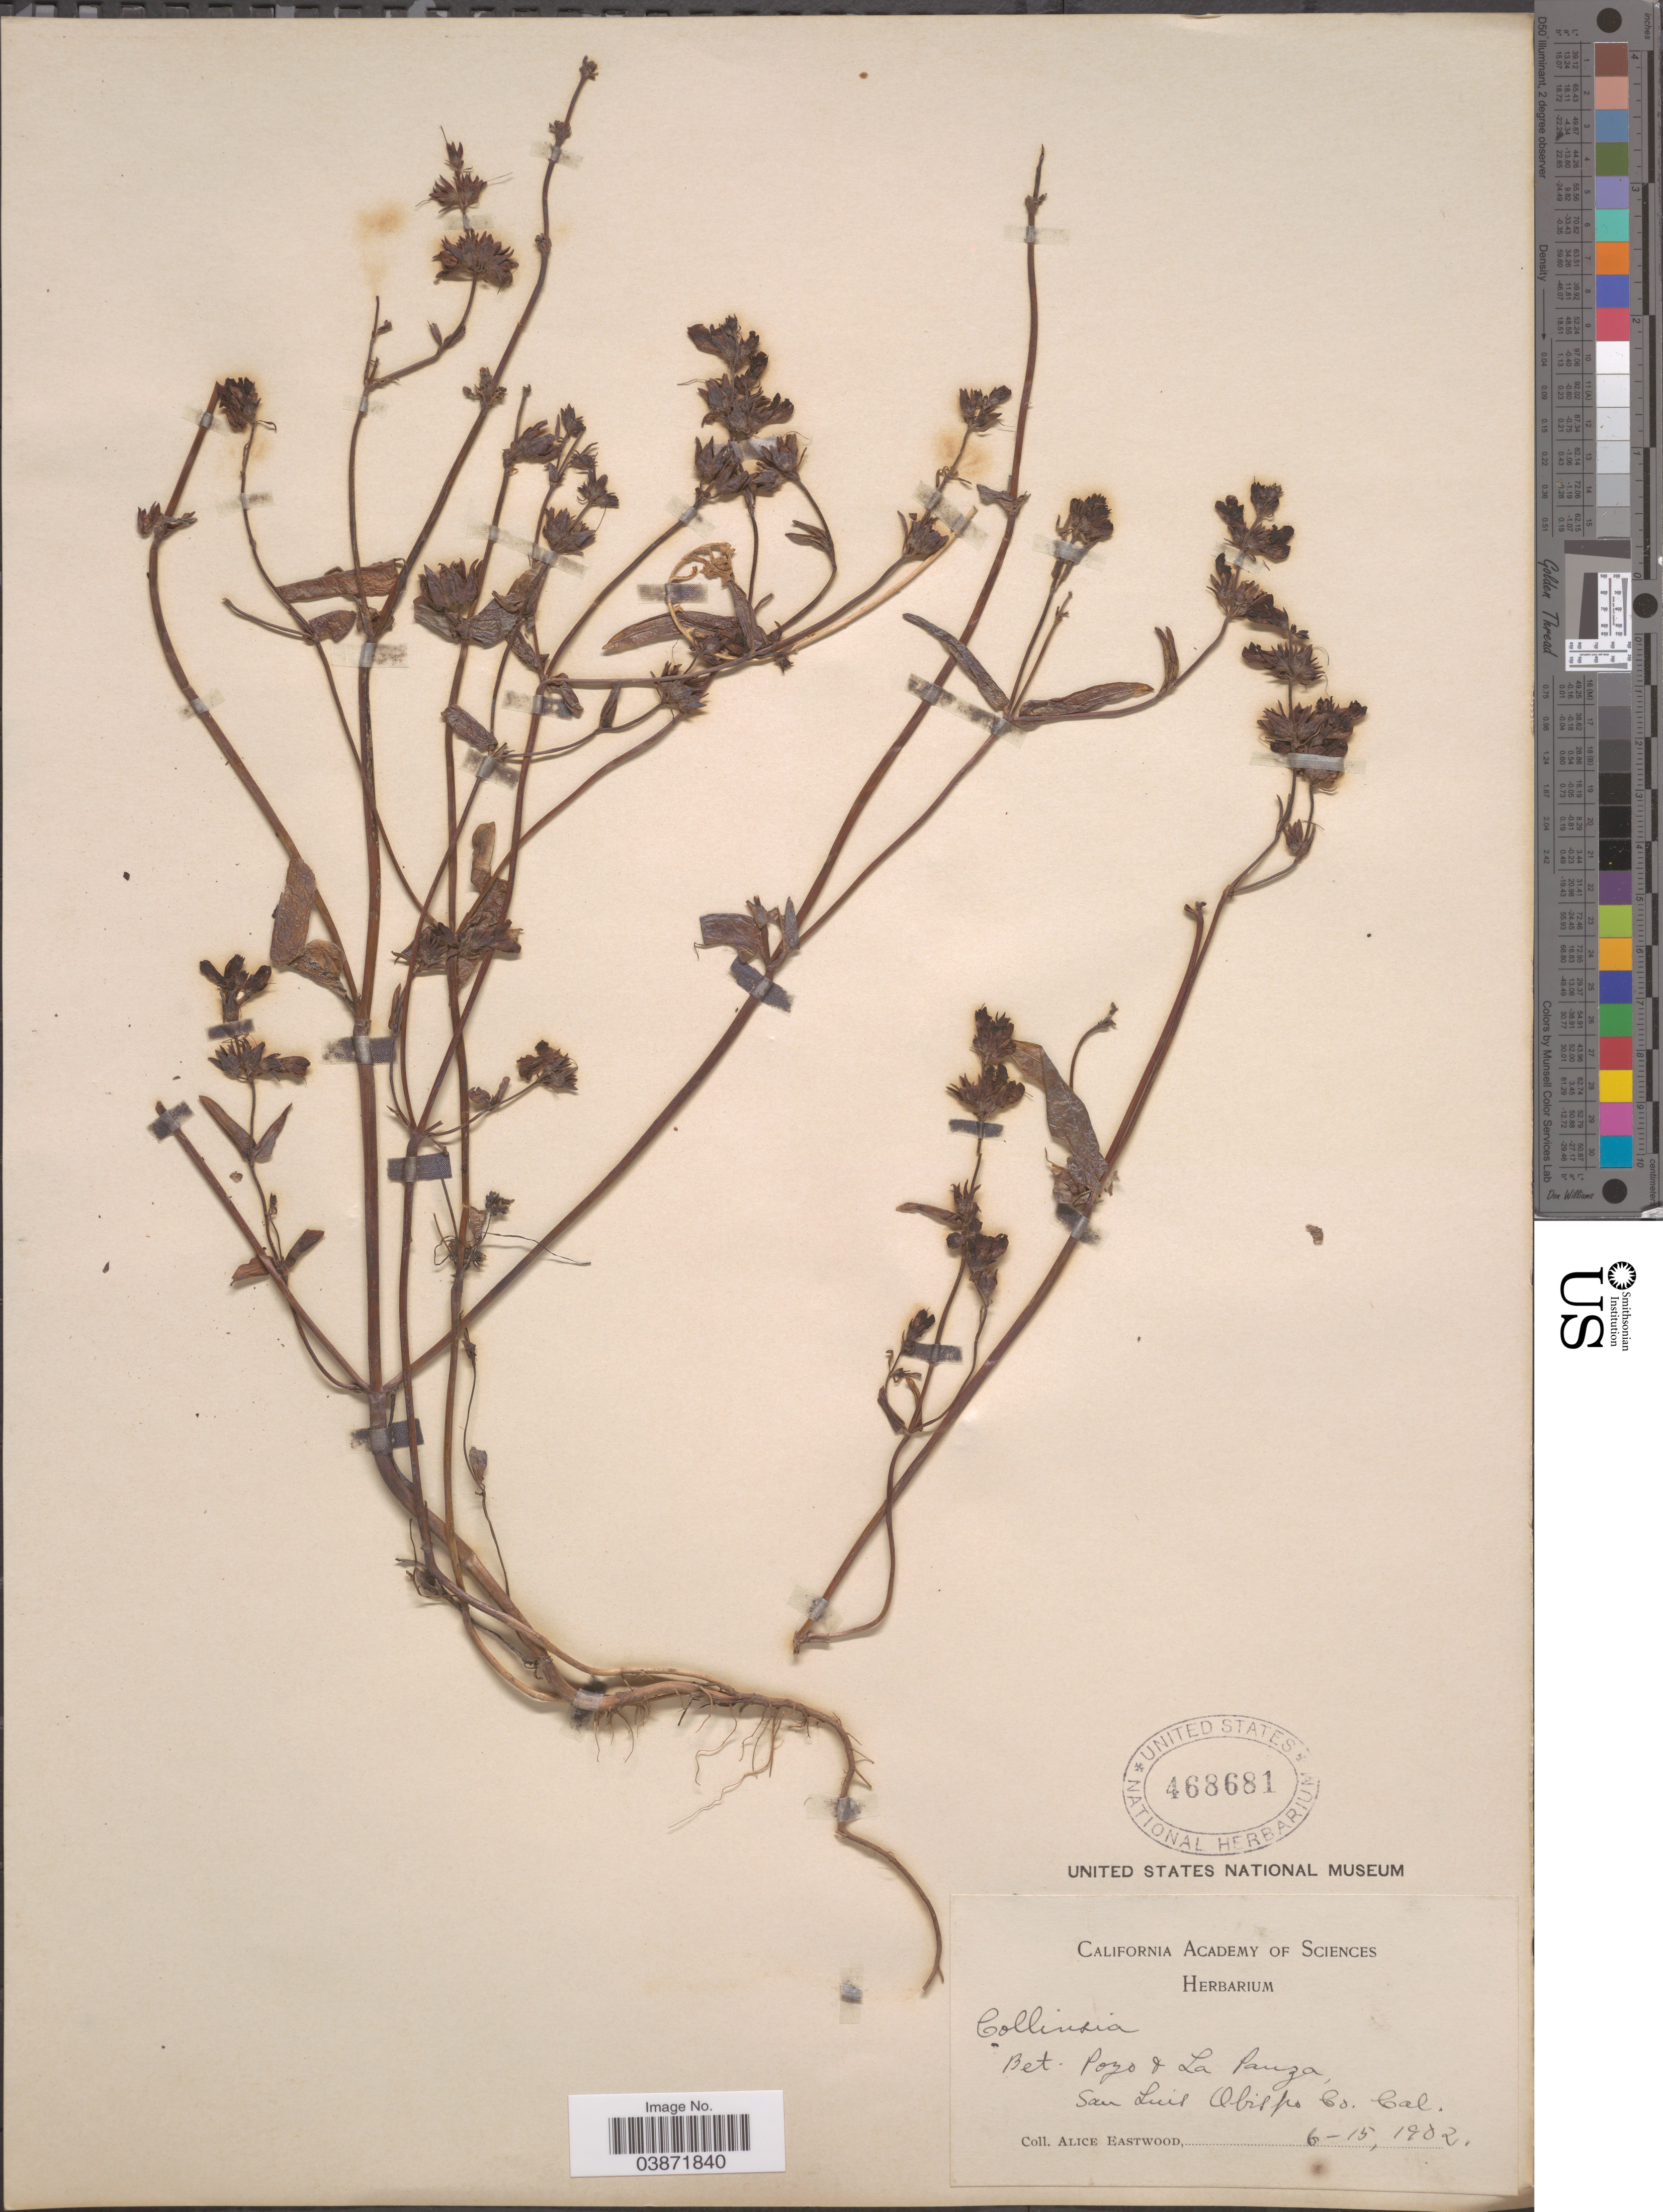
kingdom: Plantae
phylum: Tracheophyta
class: Magnoliopsida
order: Lamiales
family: Plantaginaceae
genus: Collinsia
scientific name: Collinsia sp.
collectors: A. Eastwood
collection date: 1982-06-15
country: United States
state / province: California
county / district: San Luis Obispo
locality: Bet. Poyo & La Pauza, San Luis Obispo Co.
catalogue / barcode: US 468681